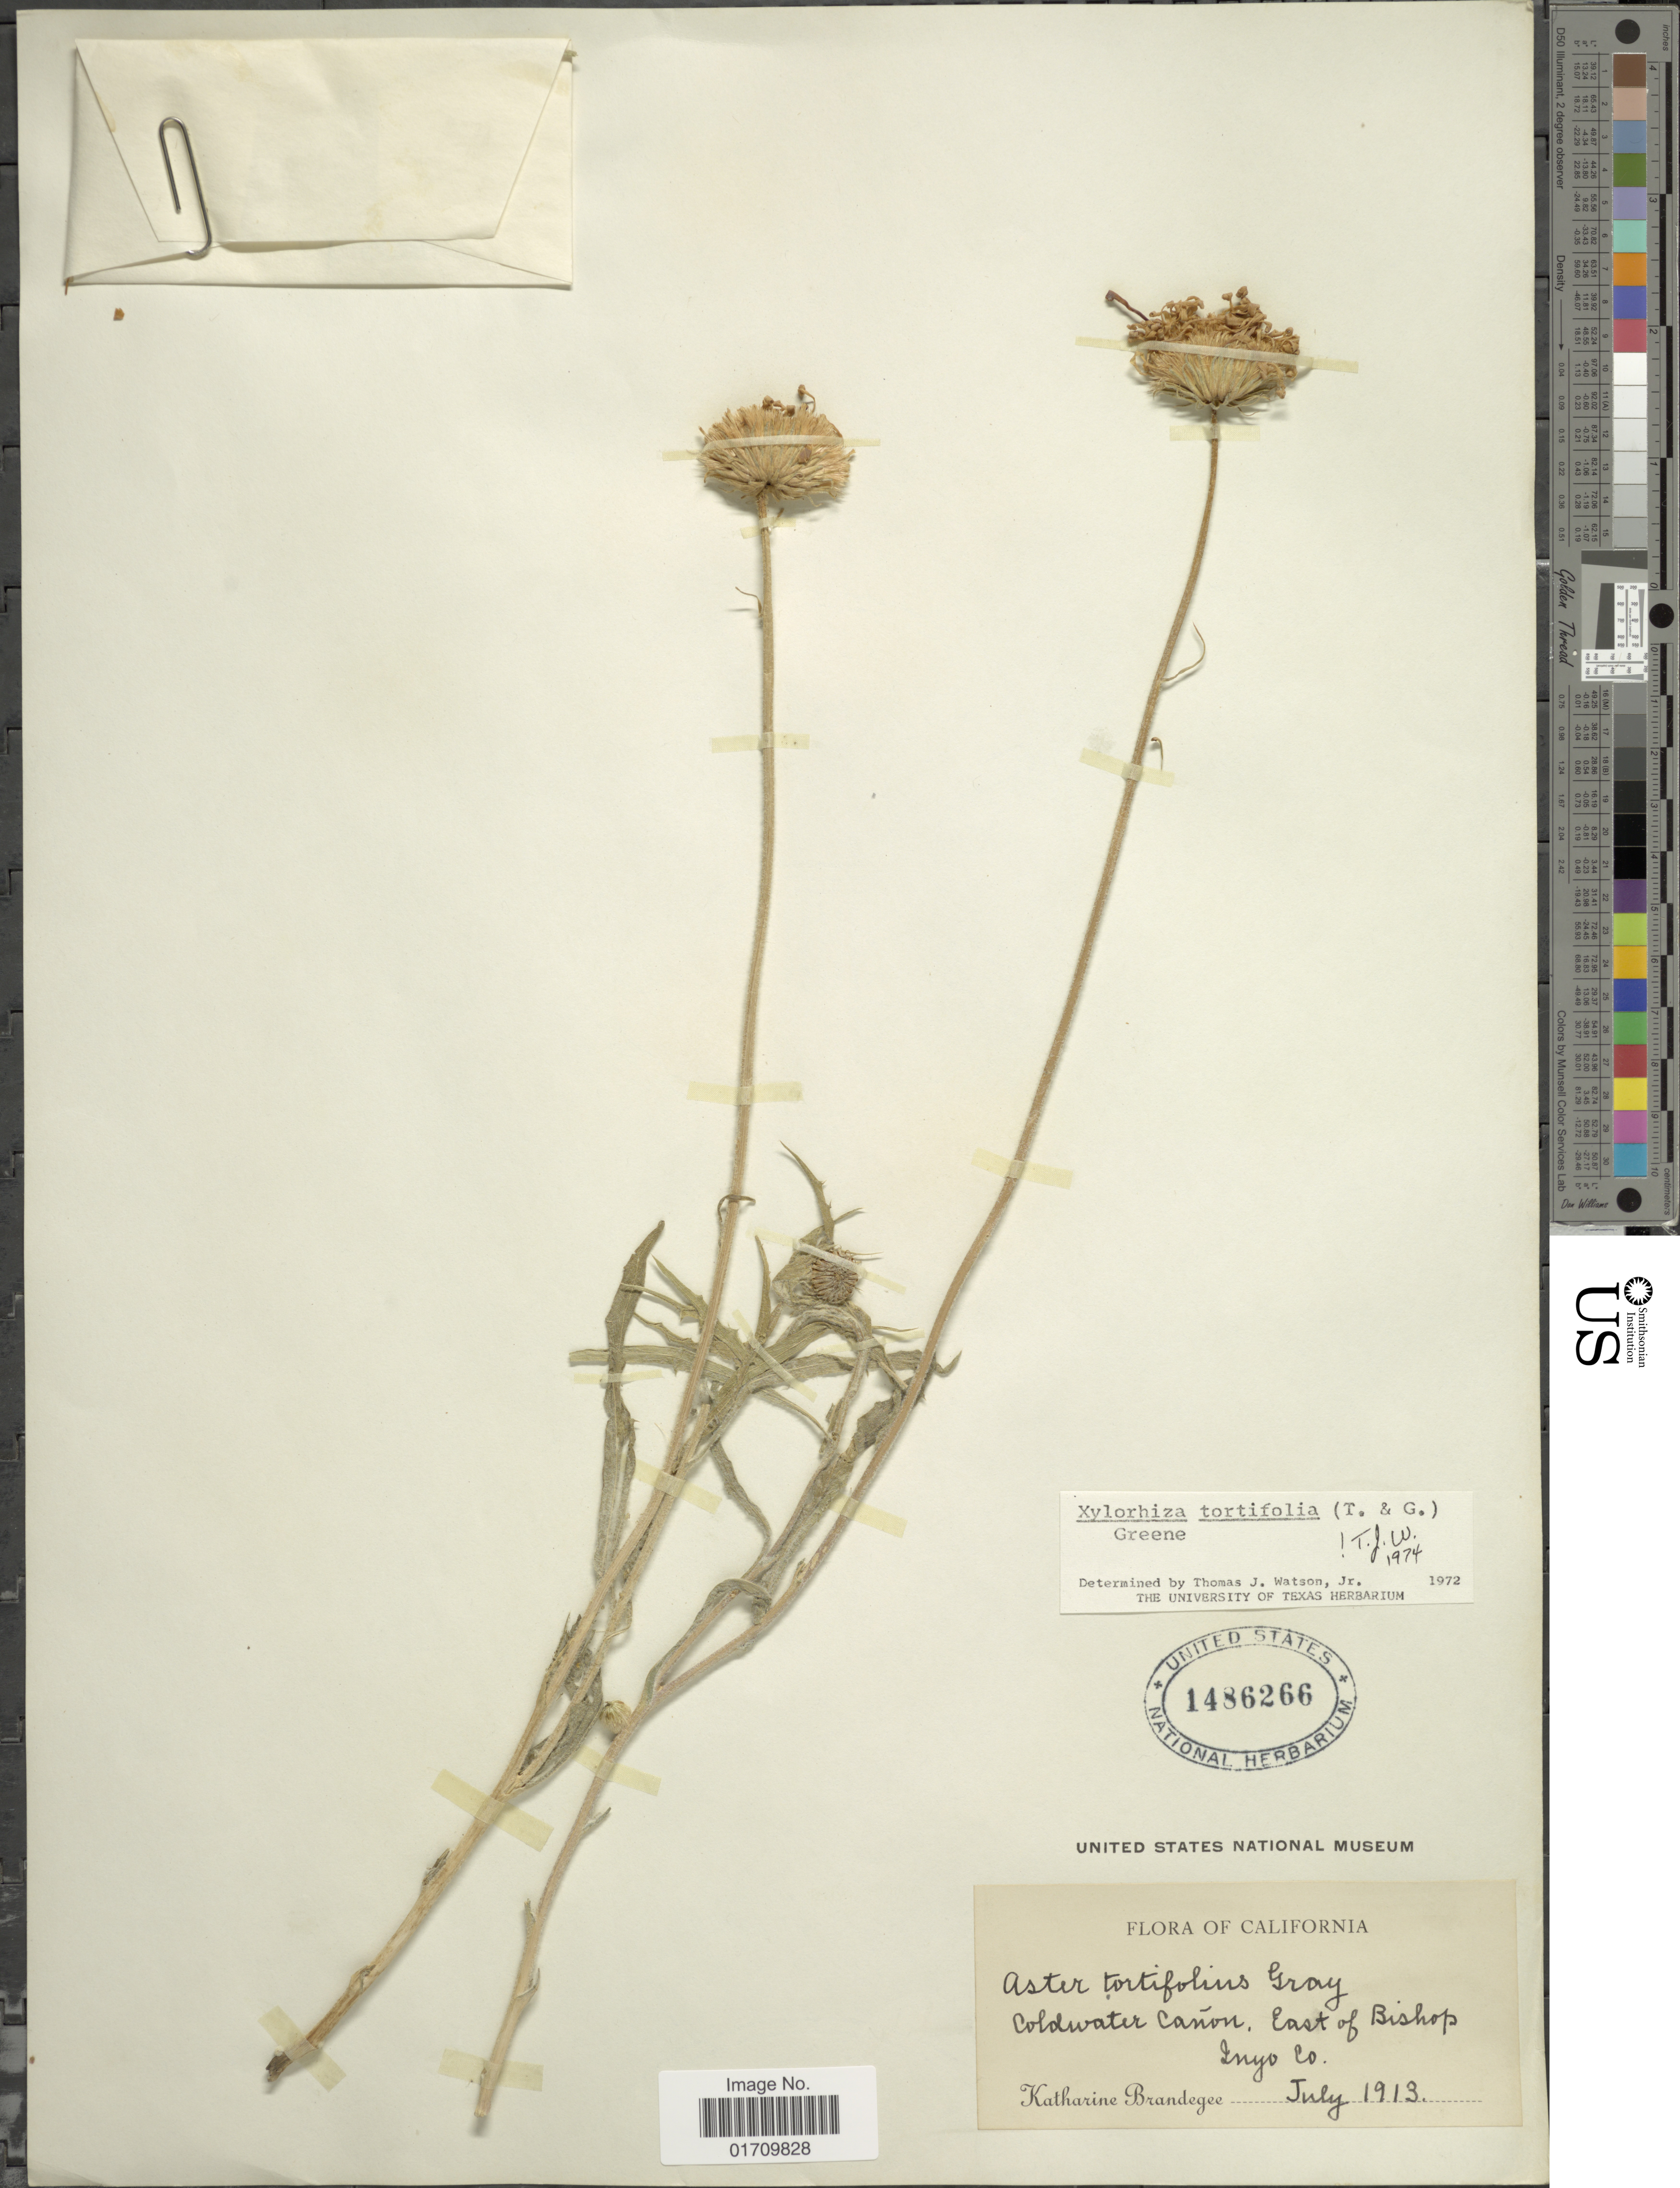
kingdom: Plantae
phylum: Tracheophyta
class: Magnoliopsida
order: Asterales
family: Asteraceae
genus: Xylorhiza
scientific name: Xylorhiza tortifolia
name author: (Torr. & A. Gray) Greene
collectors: M. K. Brandegee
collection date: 1913-07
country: United States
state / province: California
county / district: Inyo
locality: Coldwater Canon, East of Bishop, Inyo Co.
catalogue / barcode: US 1486266